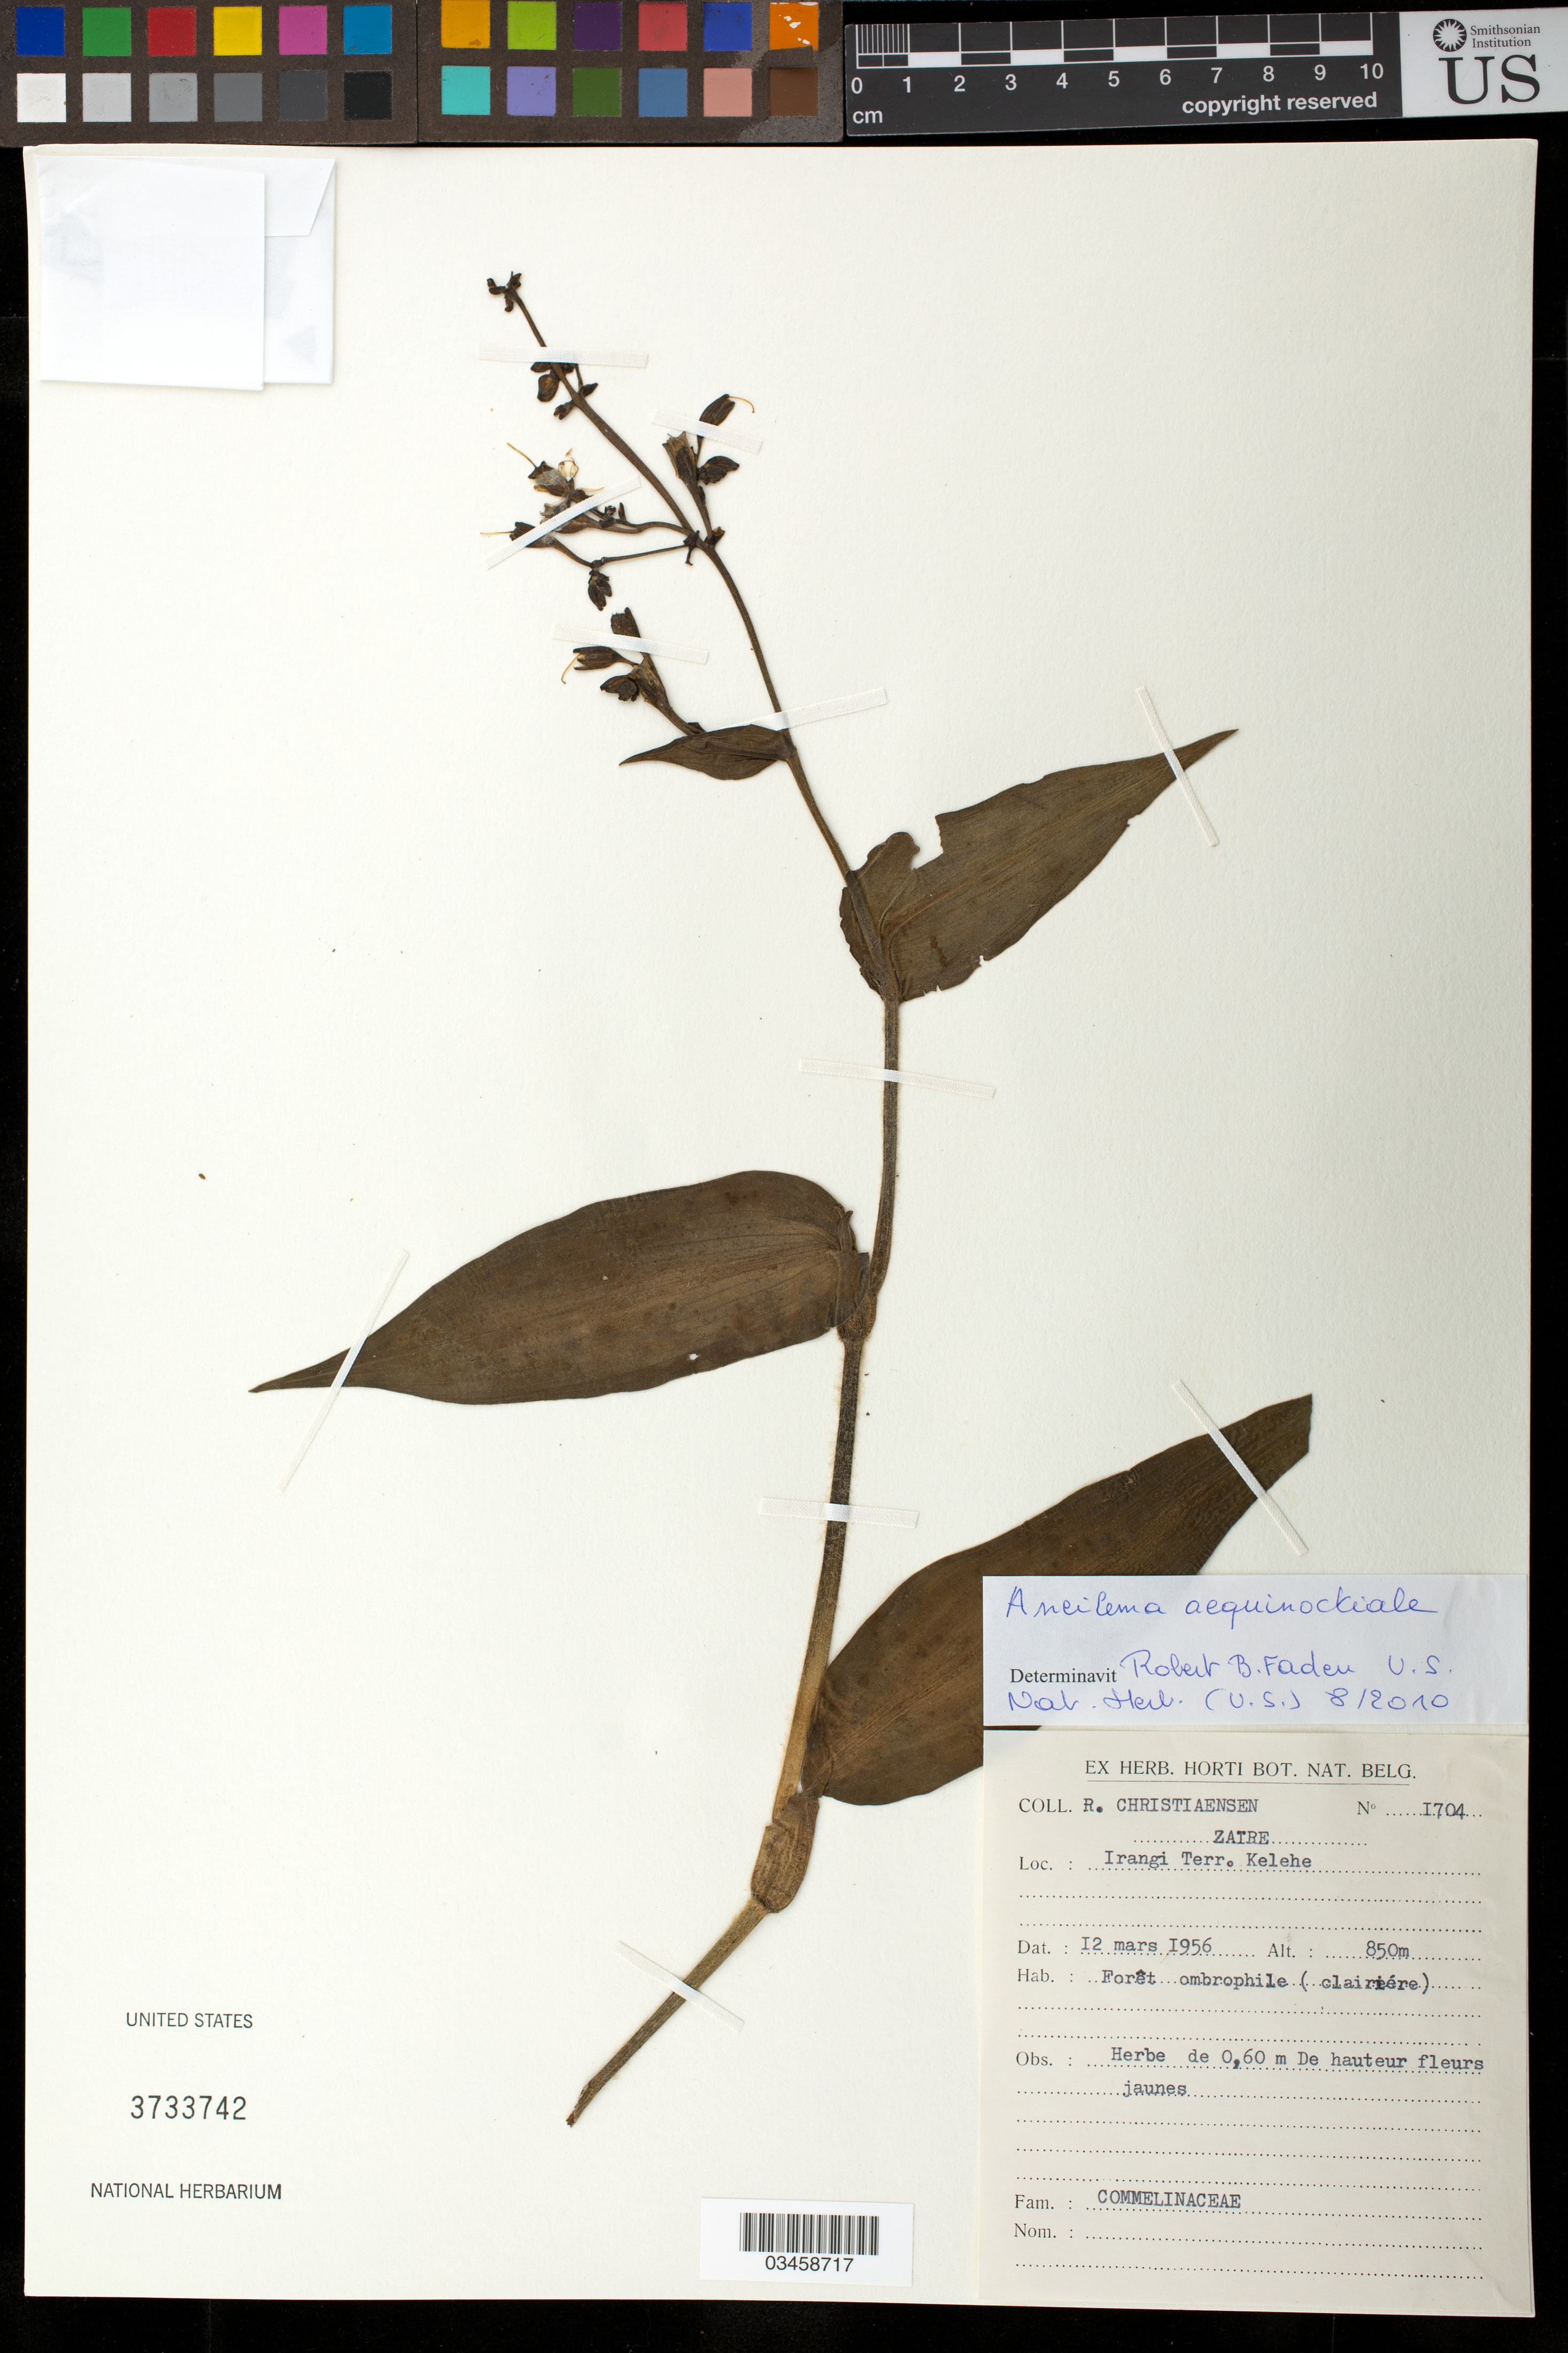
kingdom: Plantae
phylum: Tracheophyta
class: Liliopsida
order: Commelinales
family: Commelinaceae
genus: Aneilema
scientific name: Aneilema aequinoctiale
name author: (P. Beauv.) Loudon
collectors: A. Christiaensen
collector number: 1704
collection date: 1956-03-12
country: Congo, Democratic Republic of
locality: Irangi Territ., Kalehe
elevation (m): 850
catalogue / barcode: US 3733742